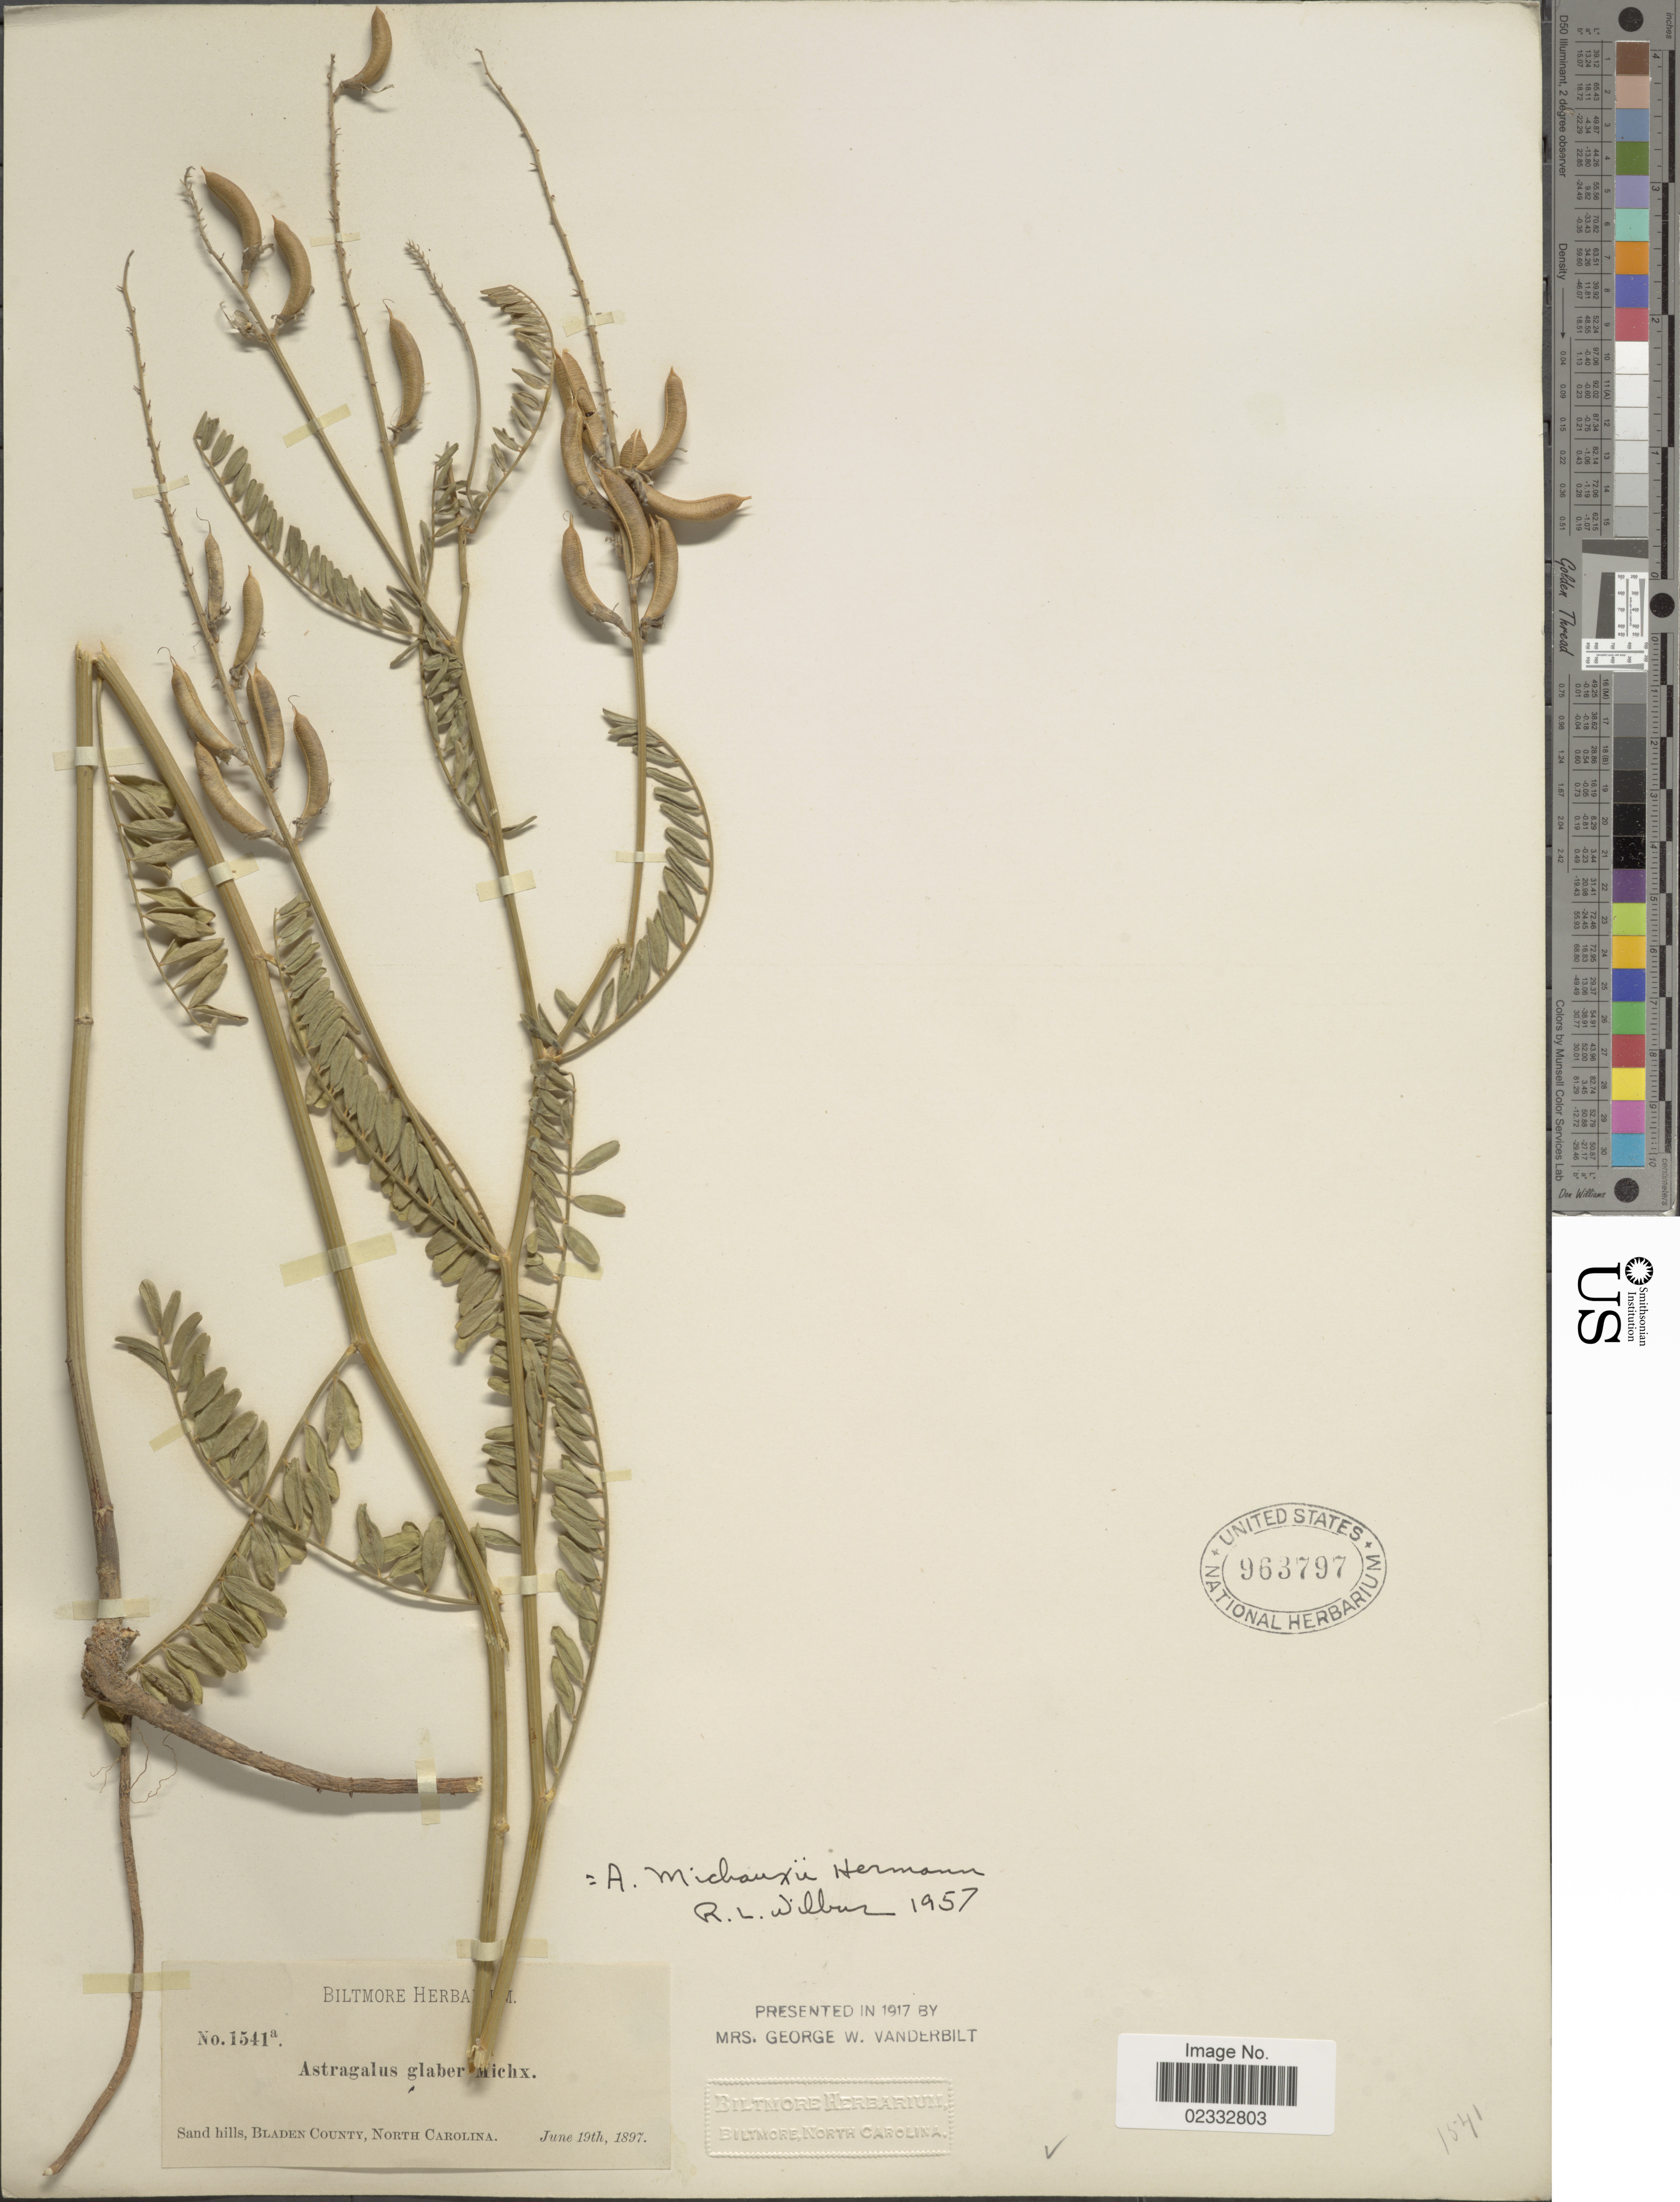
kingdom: Plantae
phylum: Tracheophyta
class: Magnoliopsida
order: Fabales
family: Fabaceae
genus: Astragalus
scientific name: Astragalus michauxii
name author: (Kuntze) F.J. Herm.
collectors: ex herb. Biltmore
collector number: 1541a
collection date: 1897-06-09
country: United States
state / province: North Carolina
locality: Sand hills, Bladen County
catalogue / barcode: US 963797